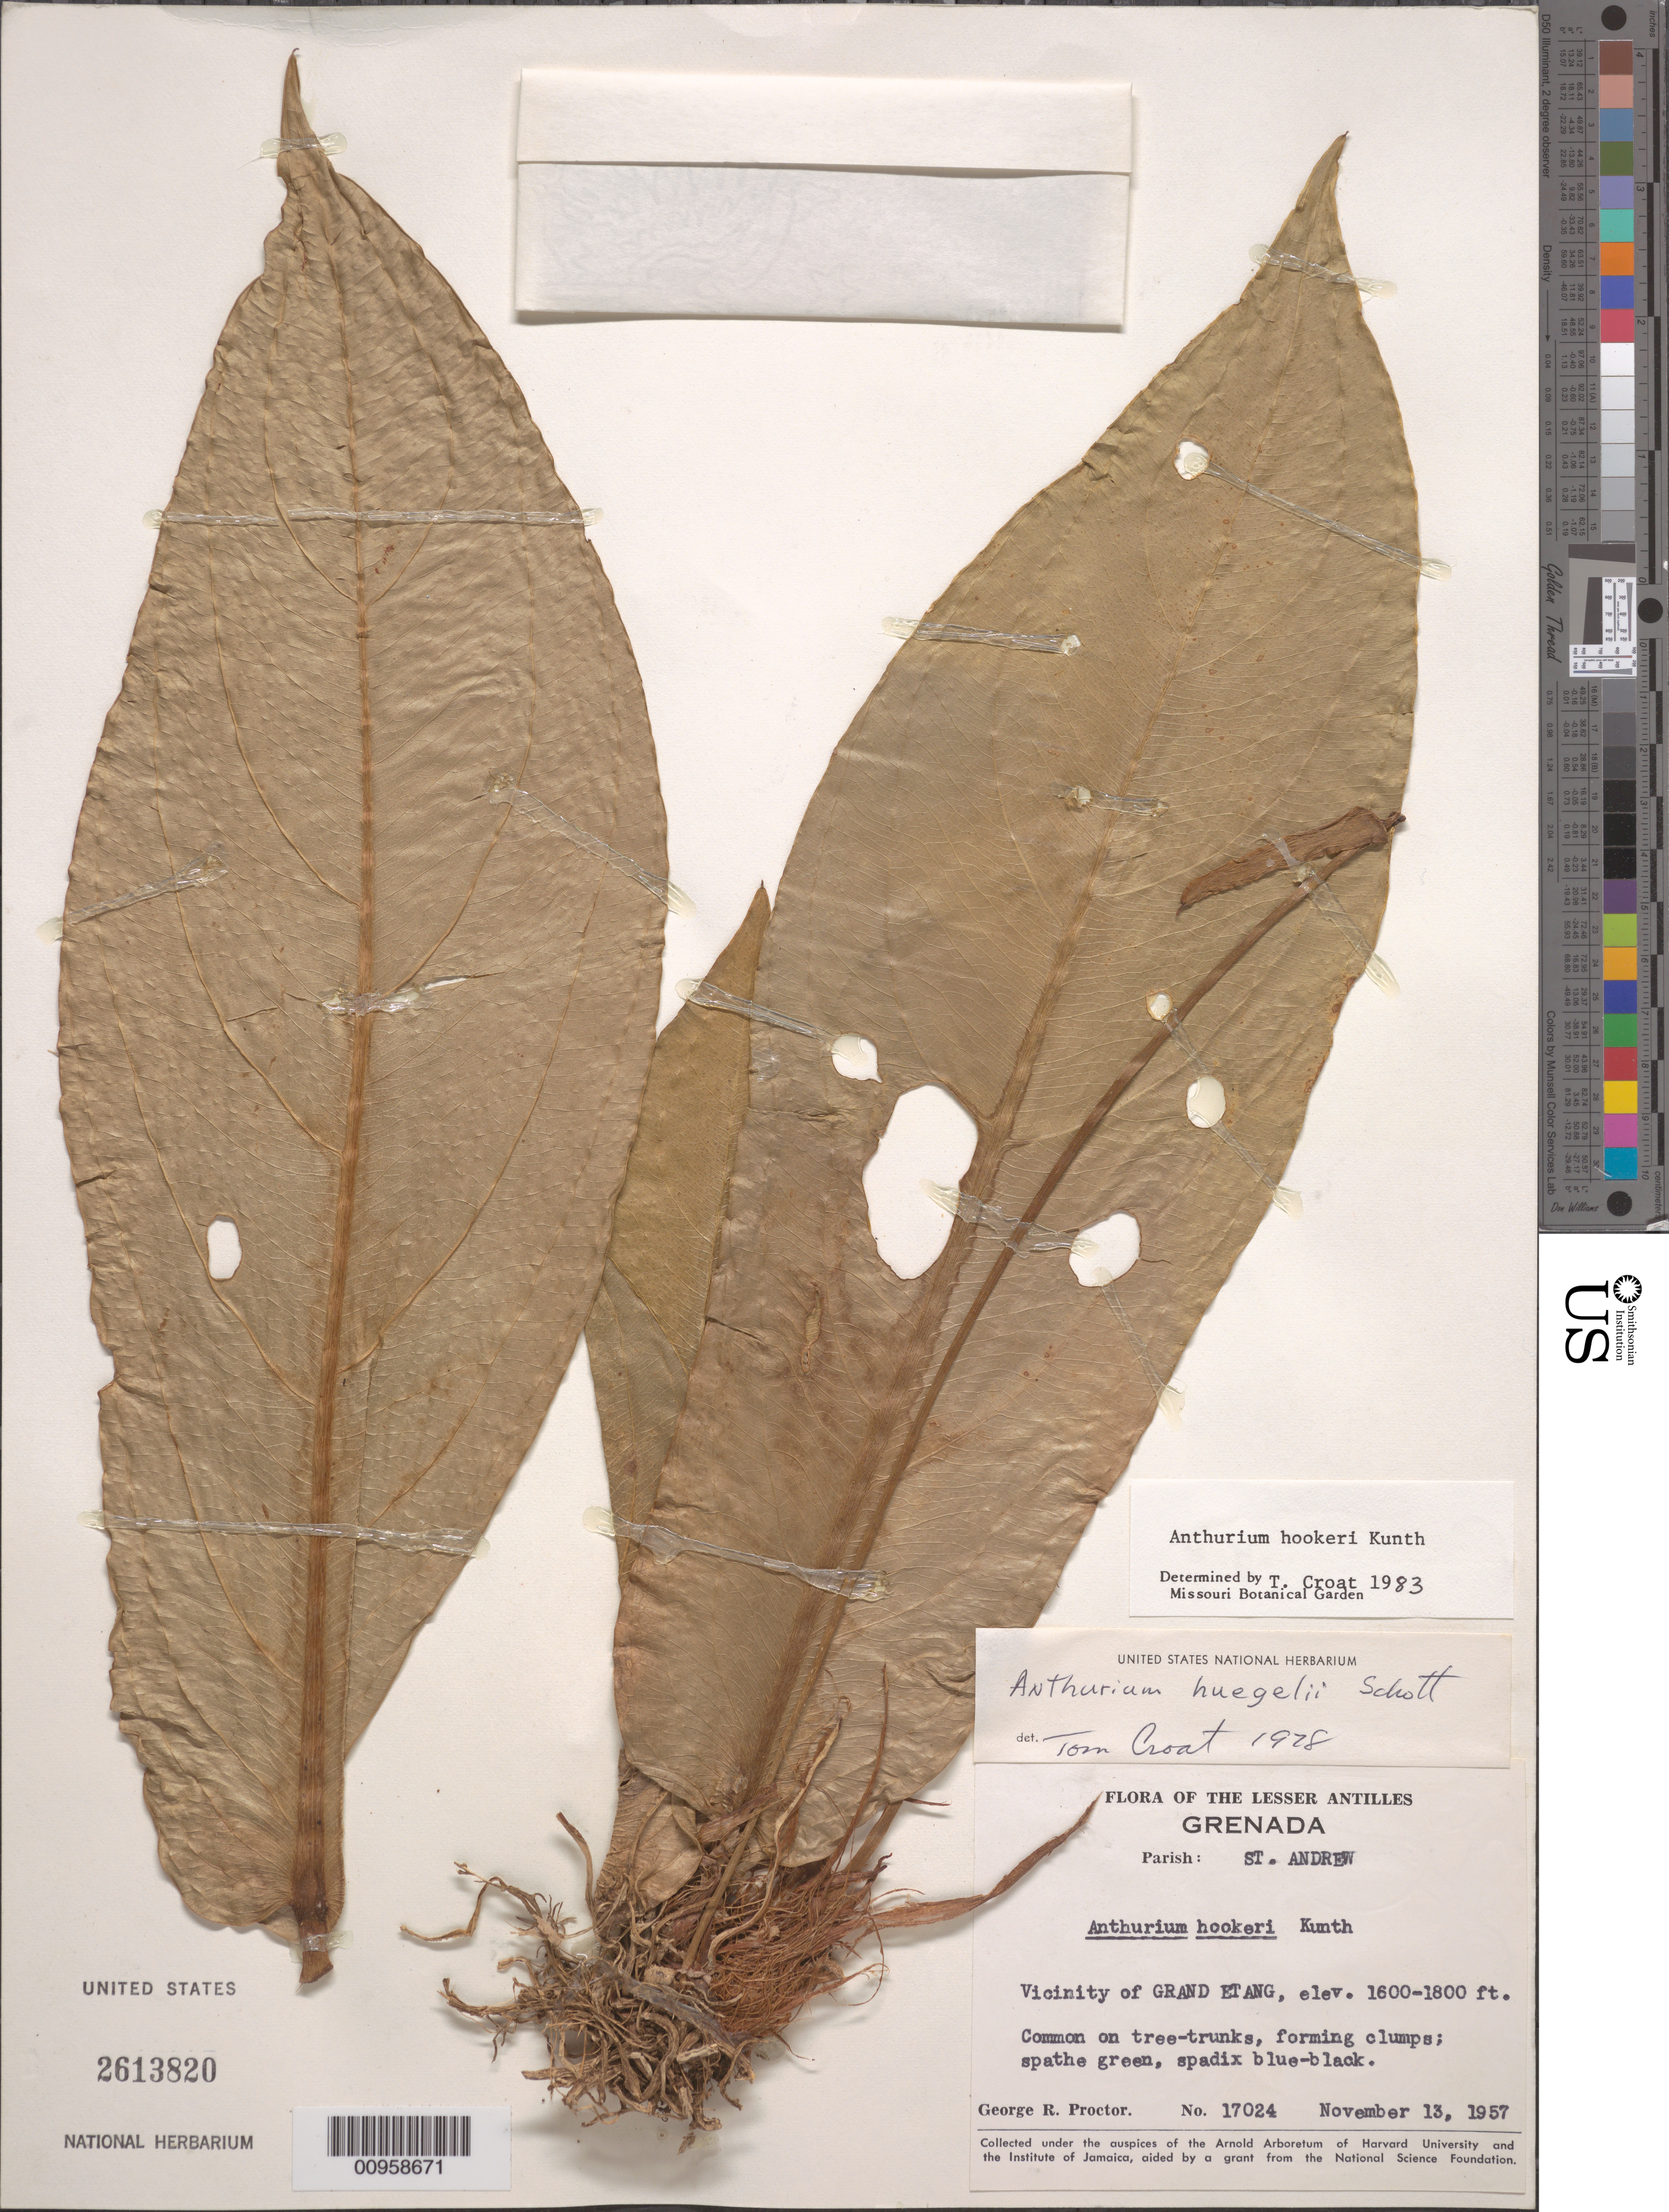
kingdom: Plantae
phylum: Tracheophyta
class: Liliopsida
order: Alismatales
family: Araceae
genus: Anthurium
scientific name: Anthurium hookeri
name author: Kunth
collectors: G. R. Proctor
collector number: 17024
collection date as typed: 13 Nov 1957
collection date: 1957-11-13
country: Grenada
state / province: Saint Andrew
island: Grenada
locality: Vicinity of Grand Etang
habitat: On tree trunks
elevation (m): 488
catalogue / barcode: US 2613820